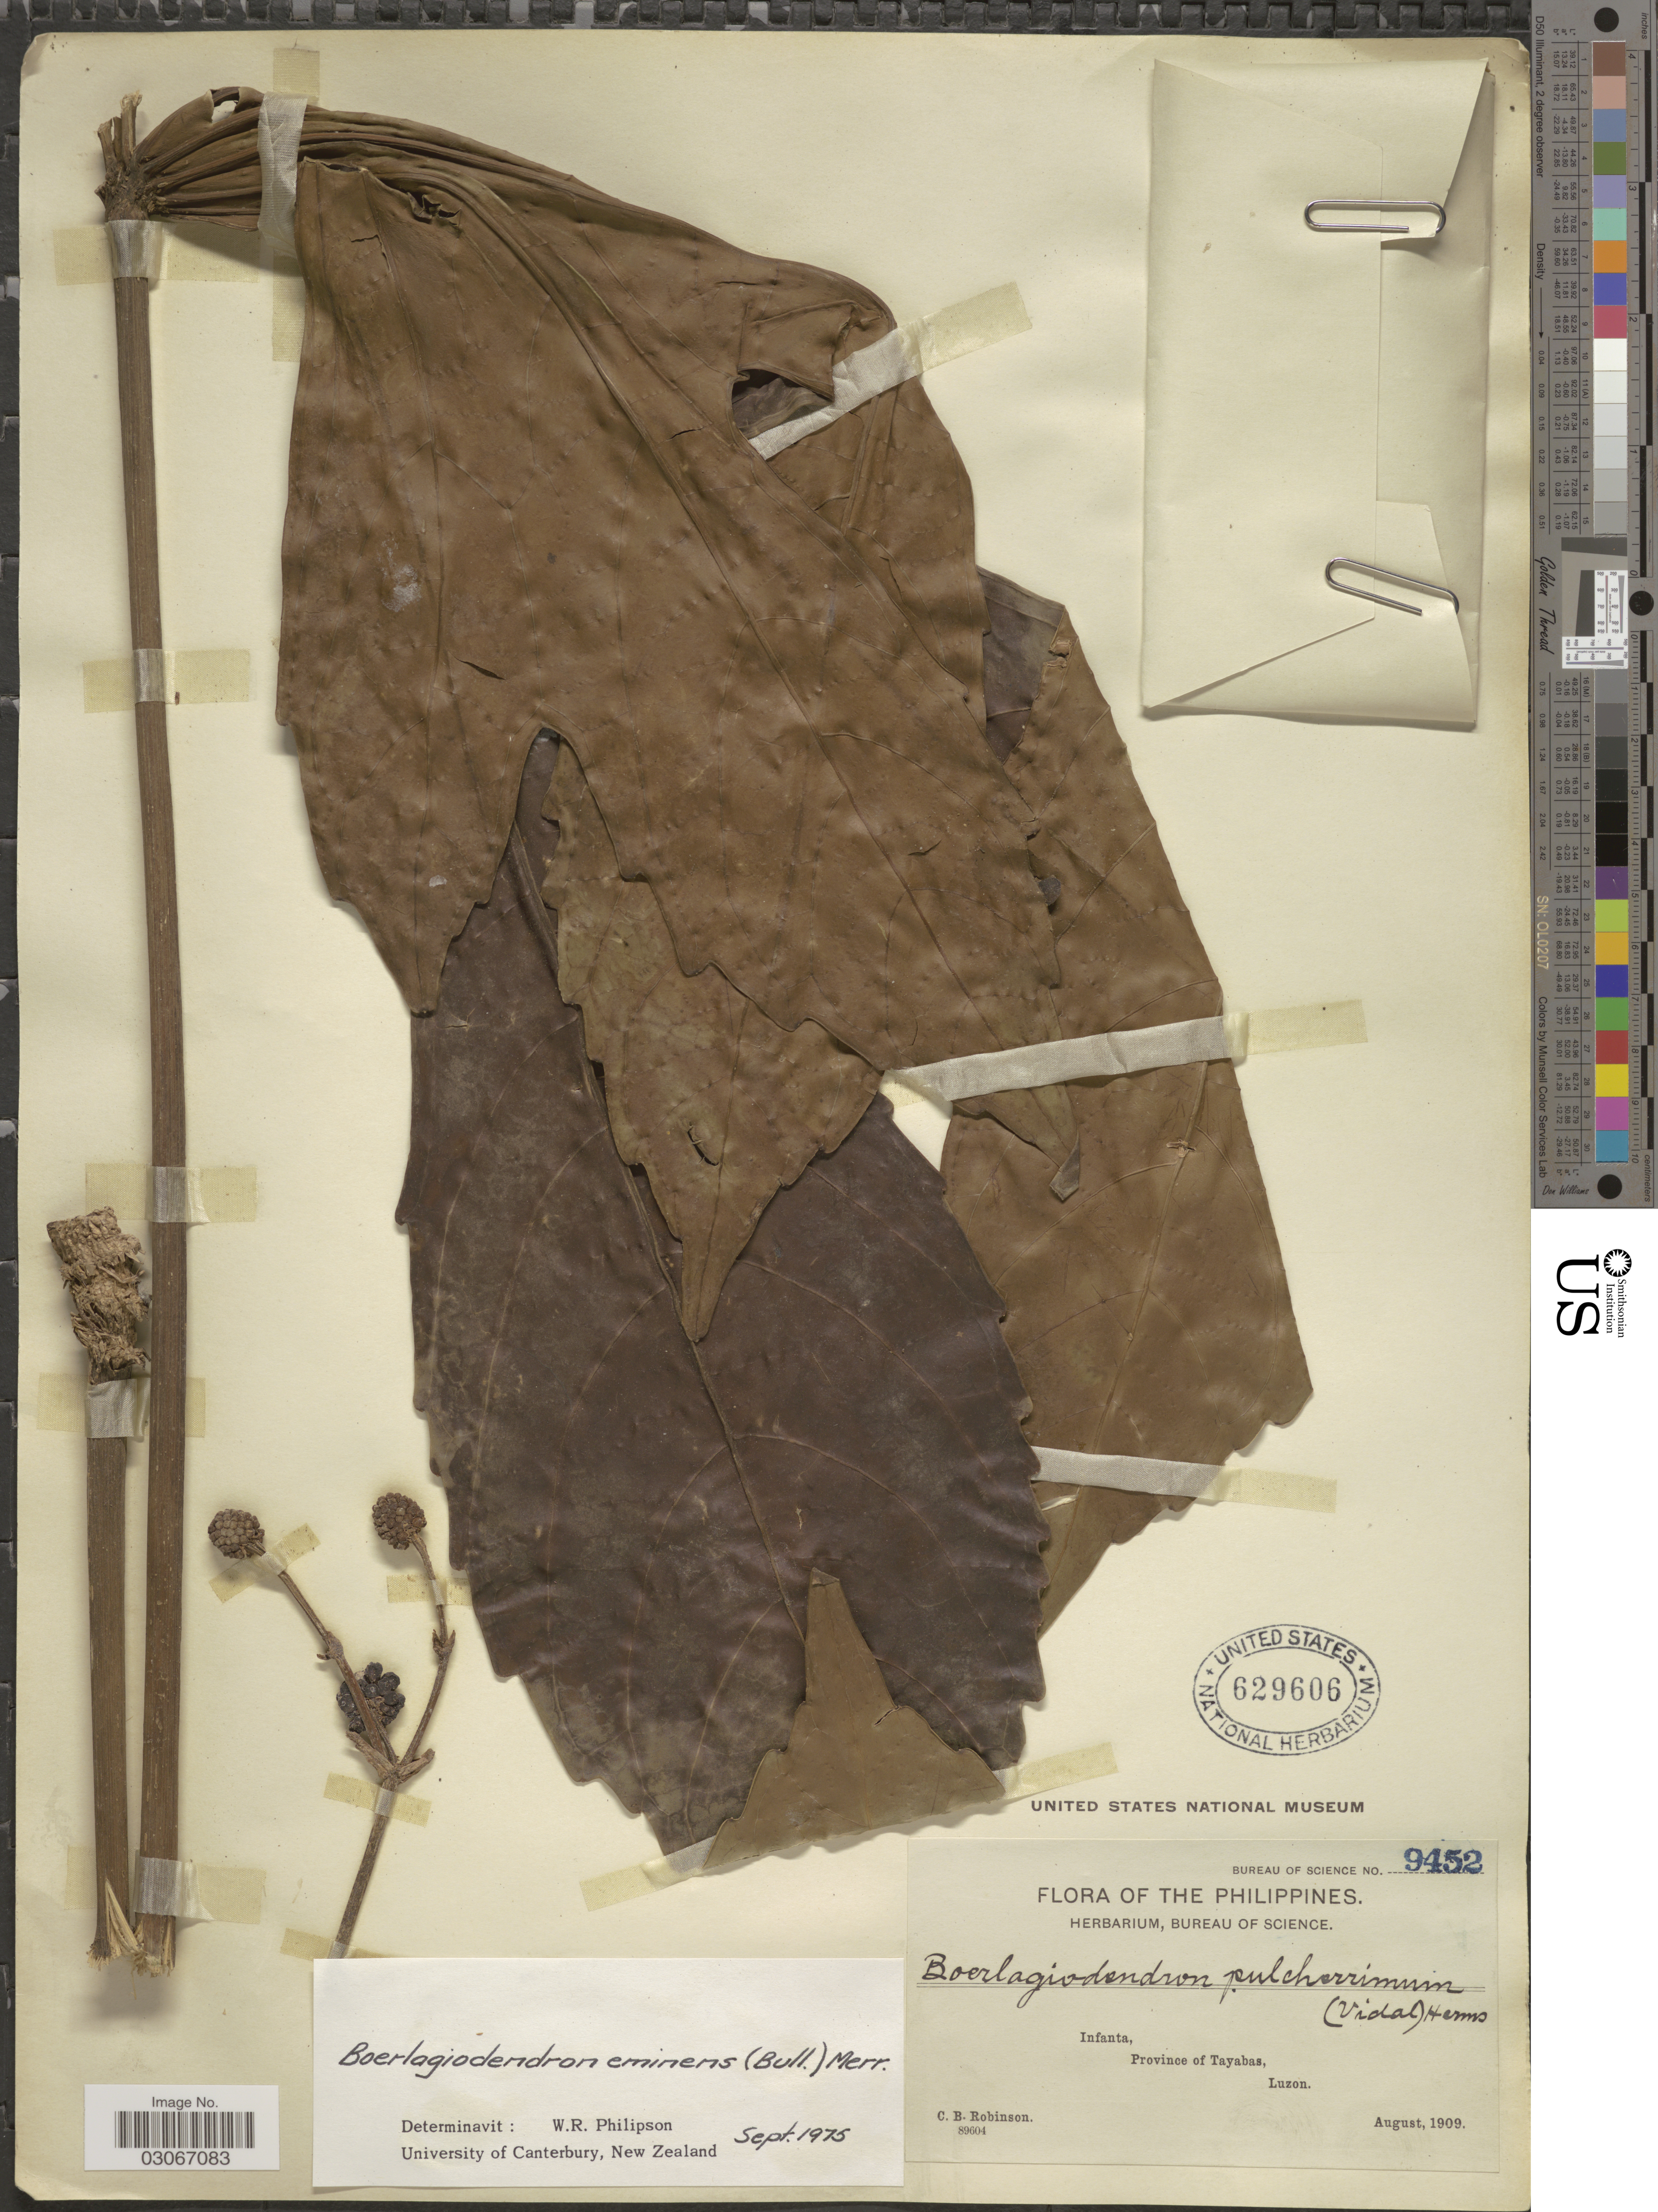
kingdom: Plantae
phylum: Tracheophyta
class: Magnoliopsida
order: Apiales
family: Araliaceae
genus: Osmoxylon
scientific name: Osmoxylon eminens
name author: (Bull) Philipson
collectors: C. Robinson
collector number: Bureau of Science 9452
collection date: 1909-08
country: Philippines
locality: Infanta, Province of Tayabas, Luzon.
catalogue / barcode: US 629606